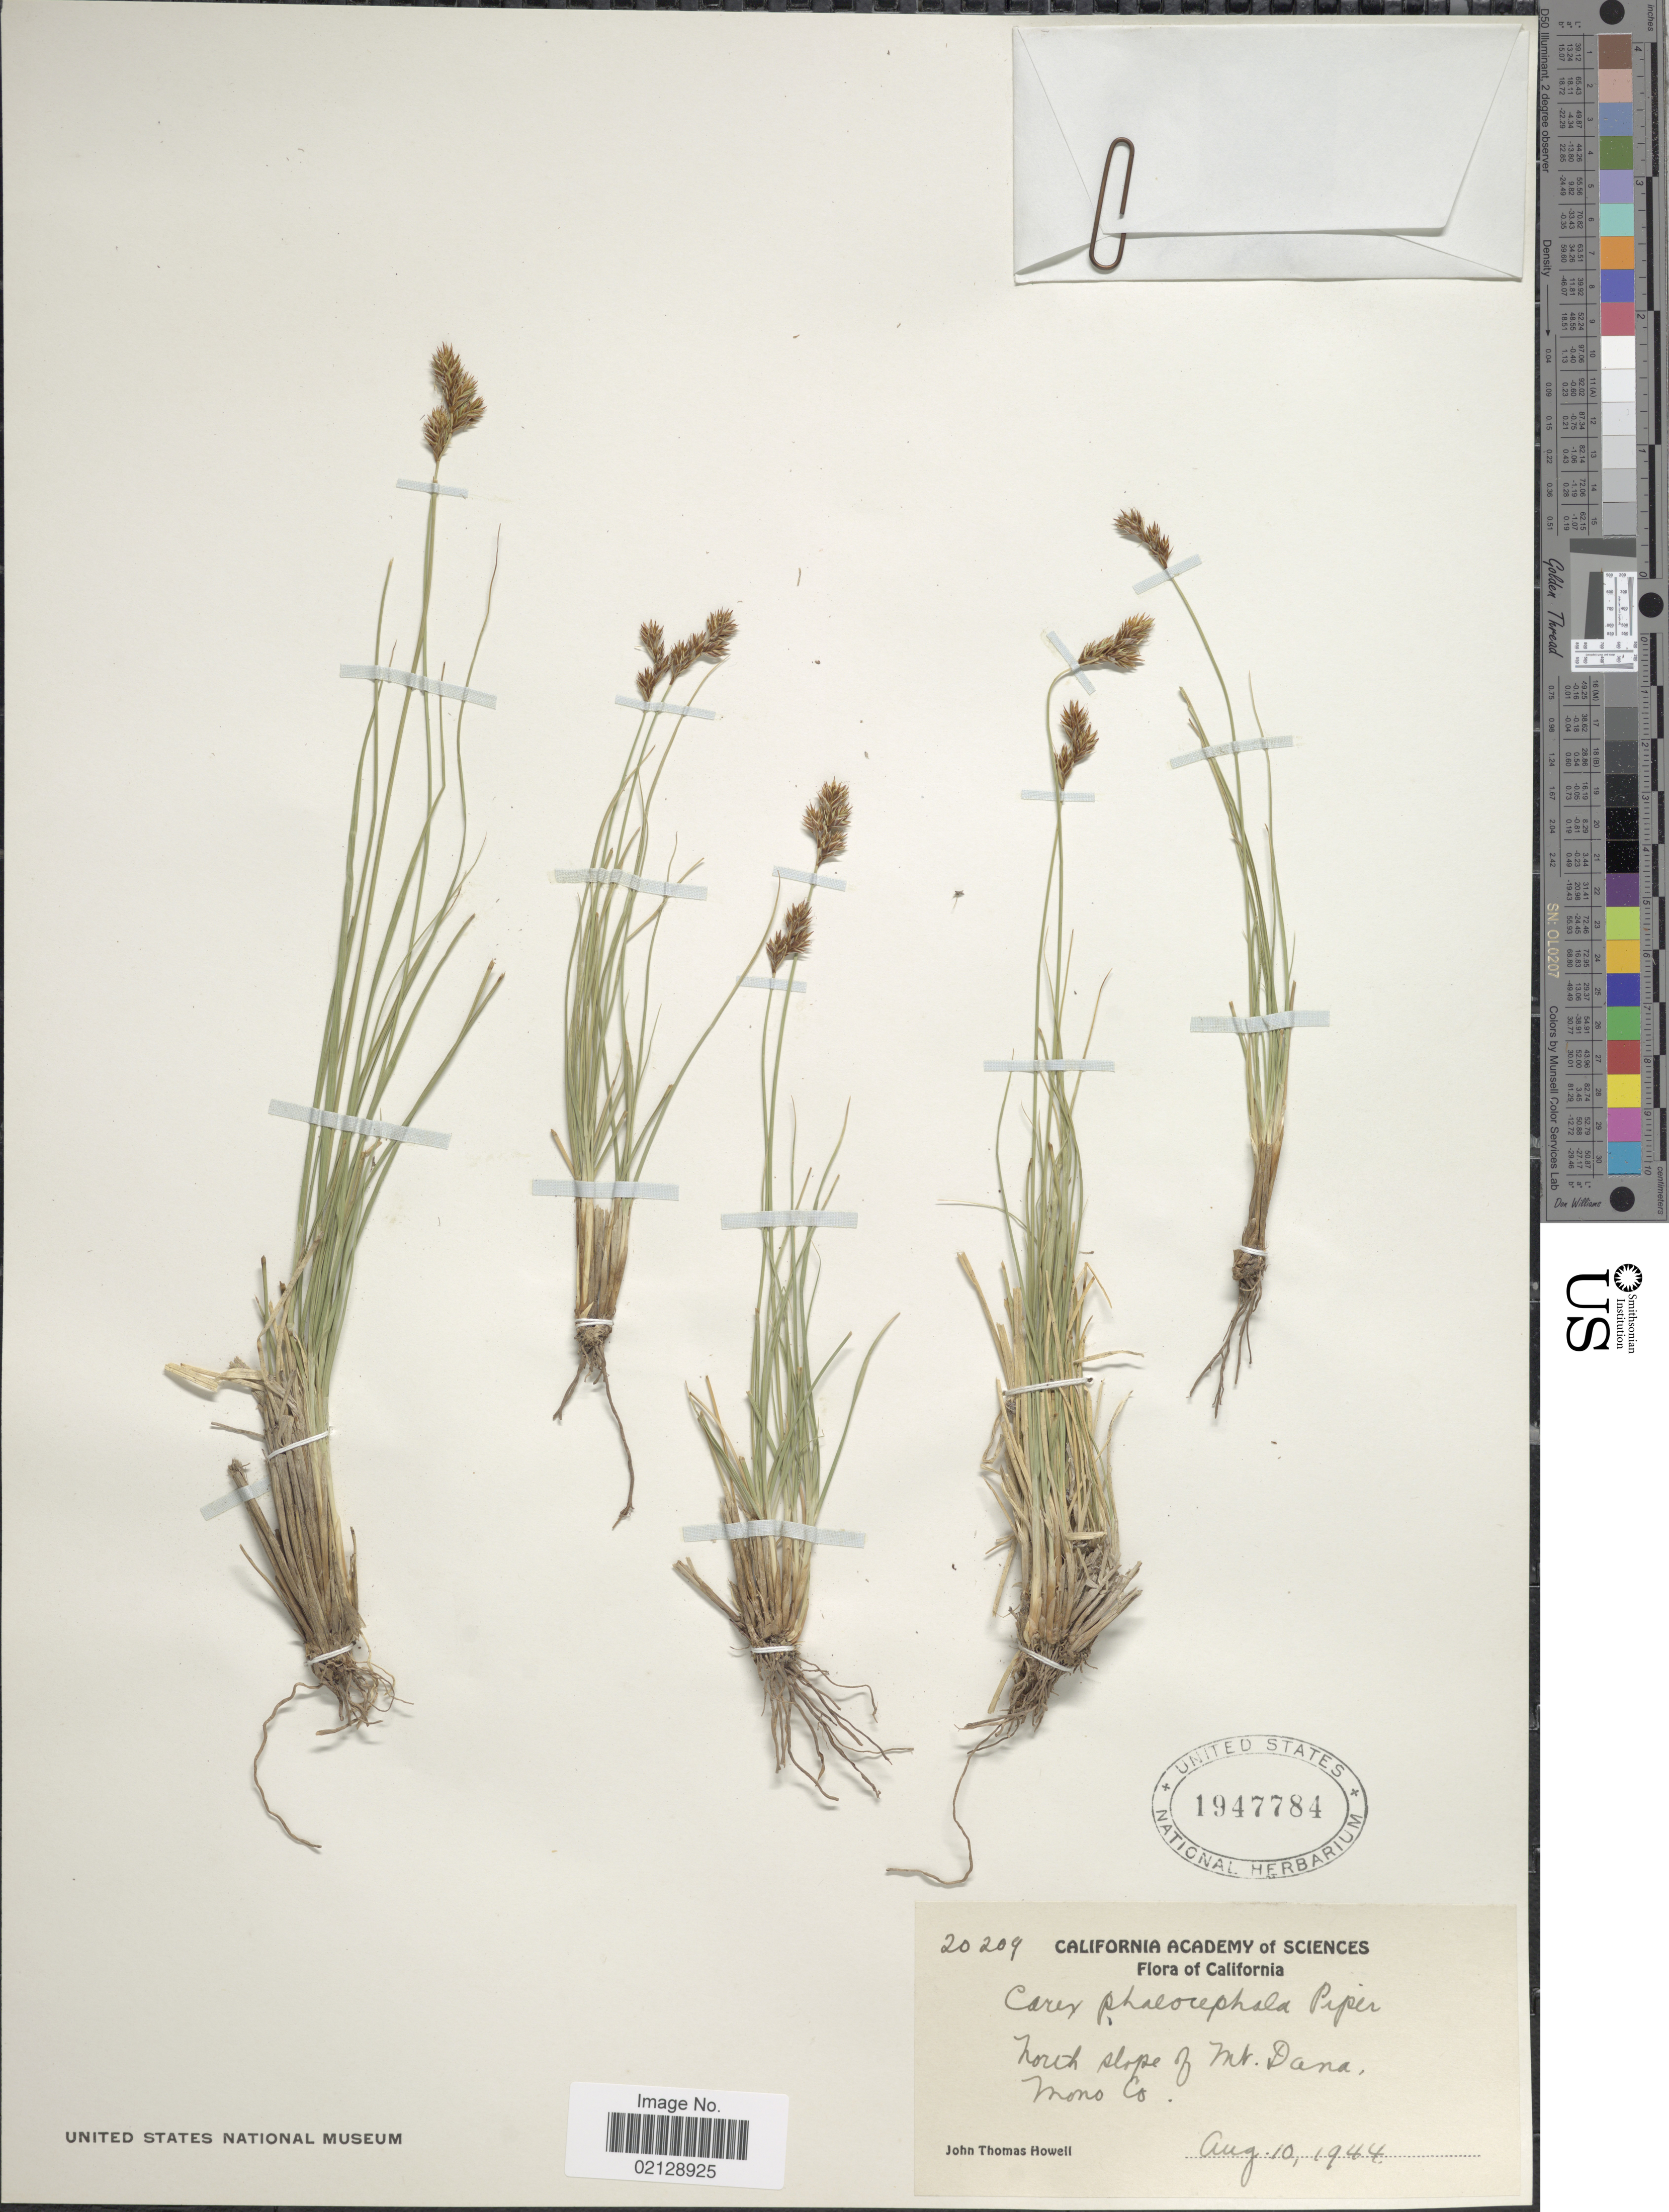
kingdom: Plantae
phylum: Tracheophyta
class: Liliopsida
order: Poales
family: Cyperaceae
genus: Carex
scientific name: Carex phaeocephala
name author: Piper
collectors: J. T. Howell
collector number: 20209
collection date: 1944-08-10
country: United States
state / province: California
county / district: Mono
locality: South slope of Mt. Dana, Mono Co.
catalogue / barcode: US 1947784